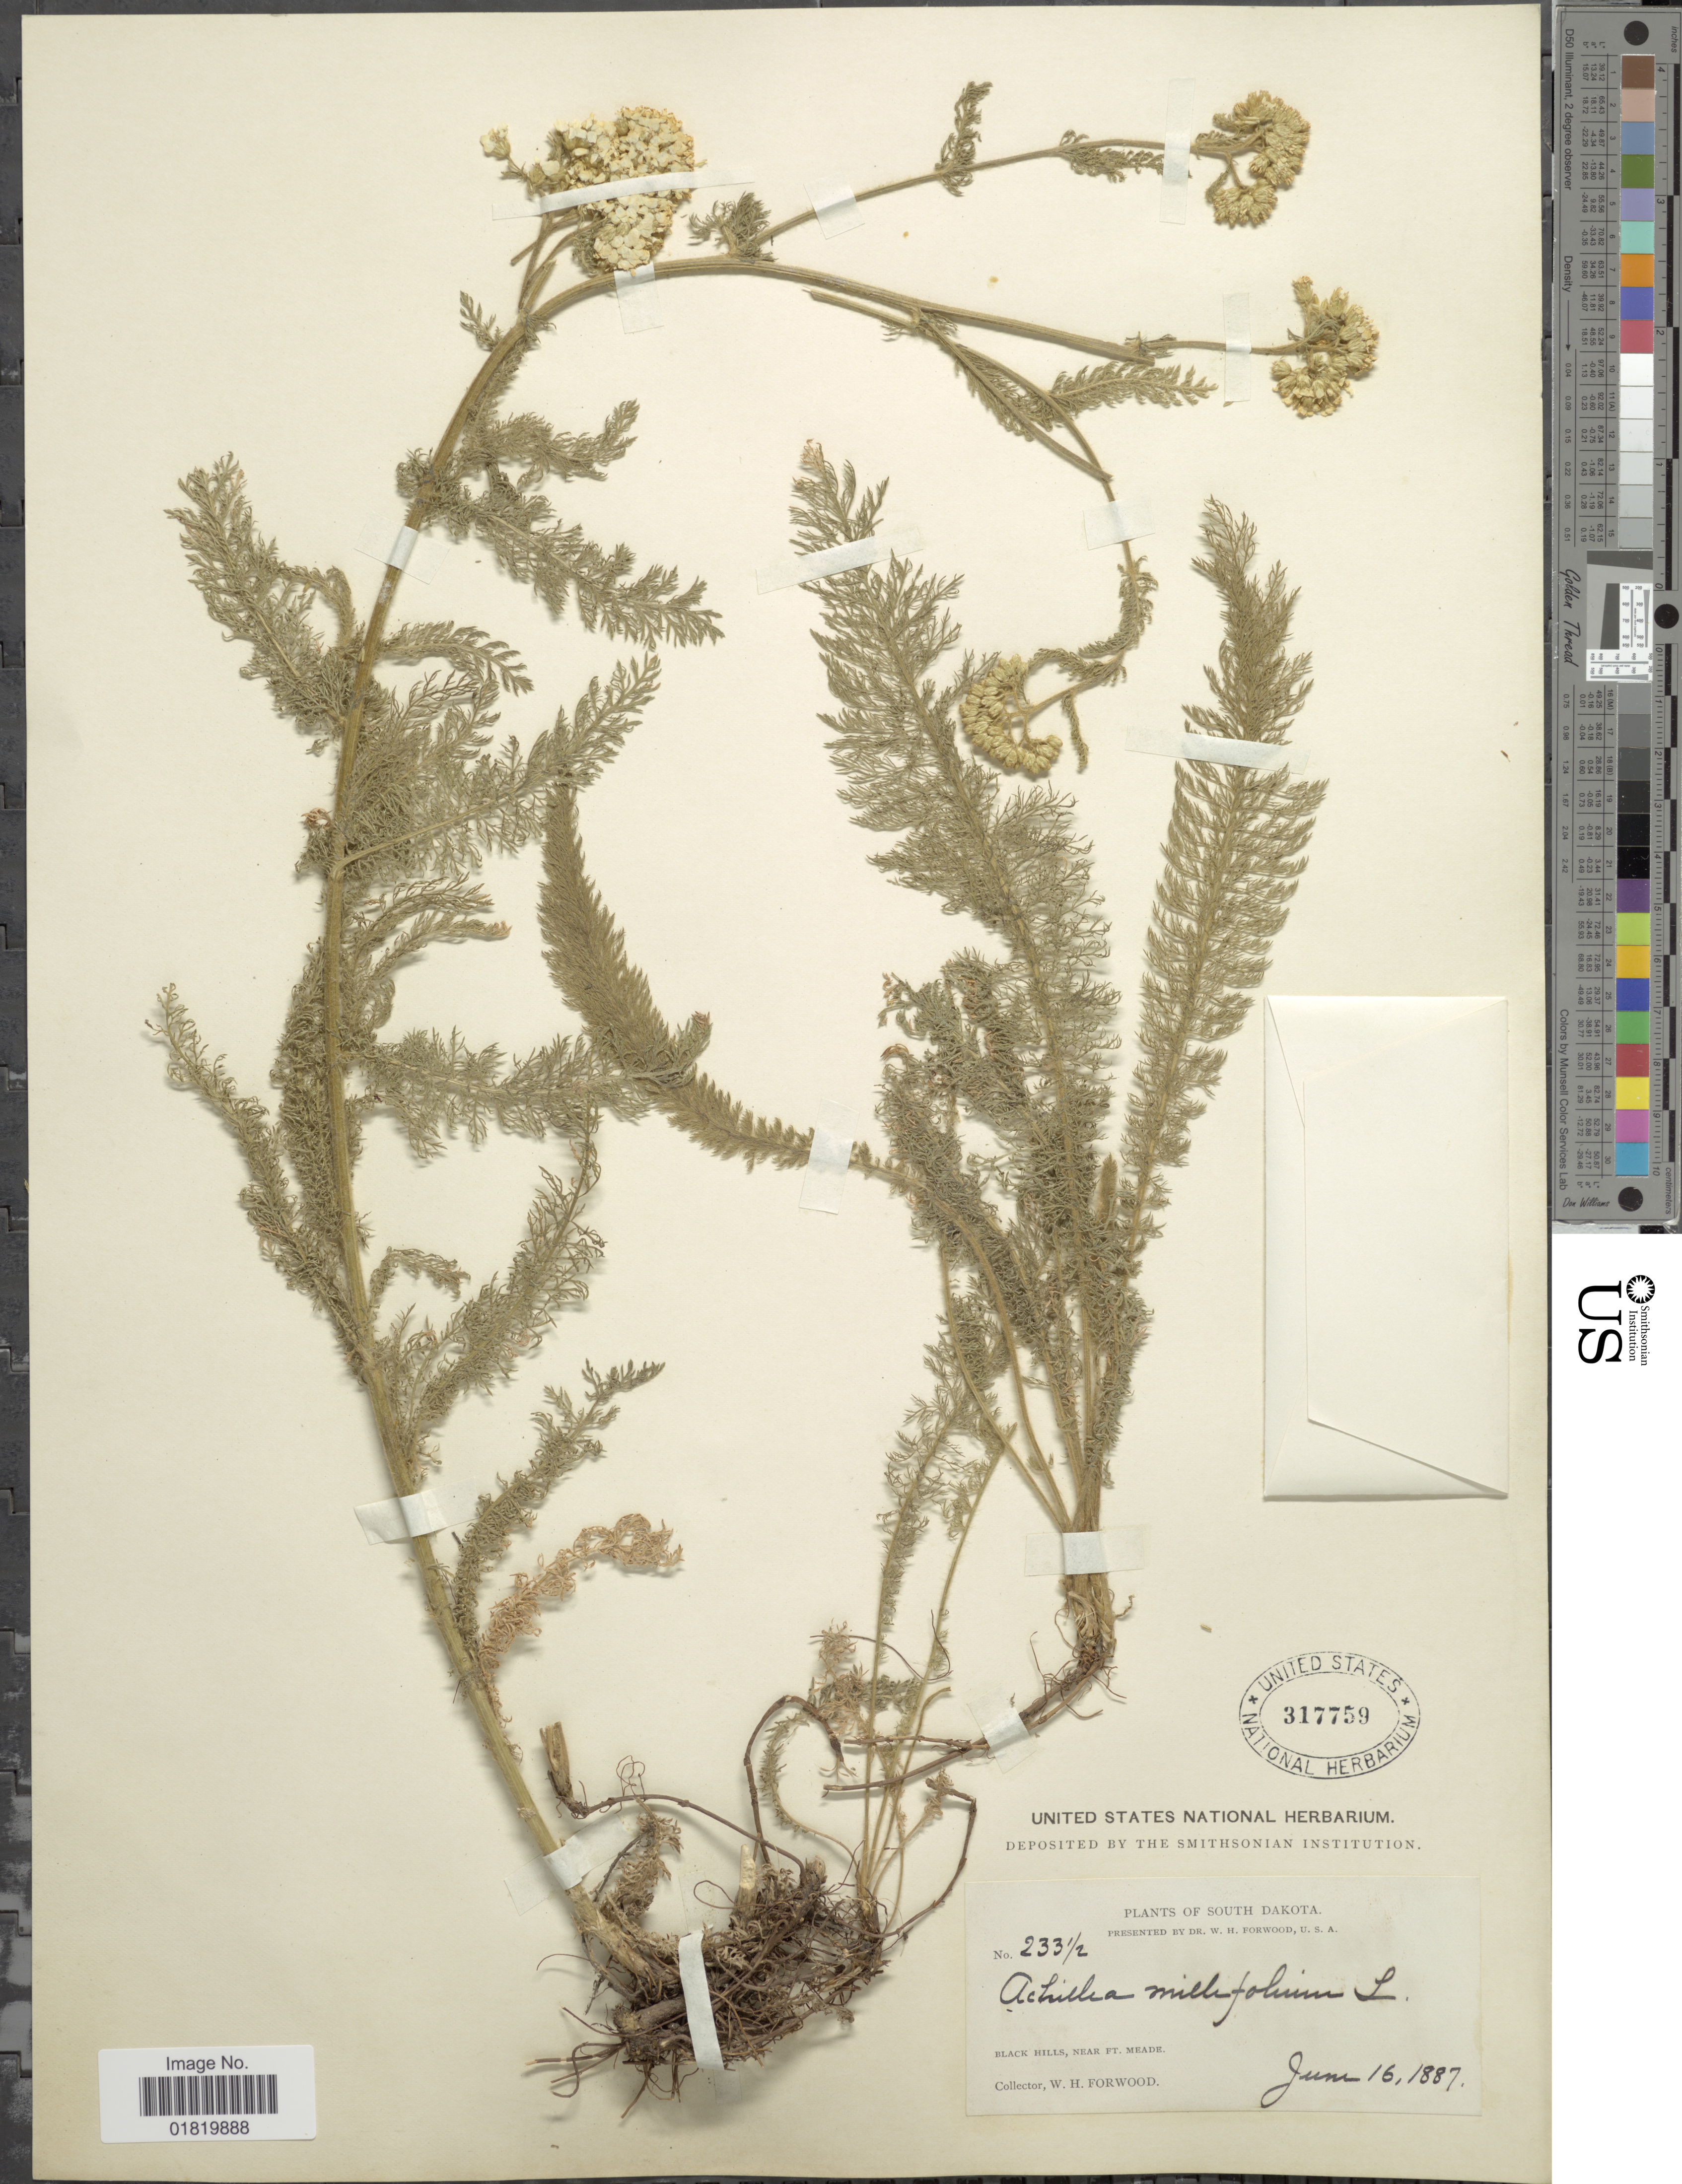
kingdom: Plantae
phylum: Tracheophyta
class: Magnoliopsida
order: Asterales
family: Asteraceae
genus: Achillea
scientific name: Achillea lanulosa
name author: Nutt.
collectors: W. Forwood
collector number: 233½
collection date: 1887-06-16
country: United States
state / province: South Dakota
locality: Black Hills, near Ft. Meade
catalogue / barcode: US 317759